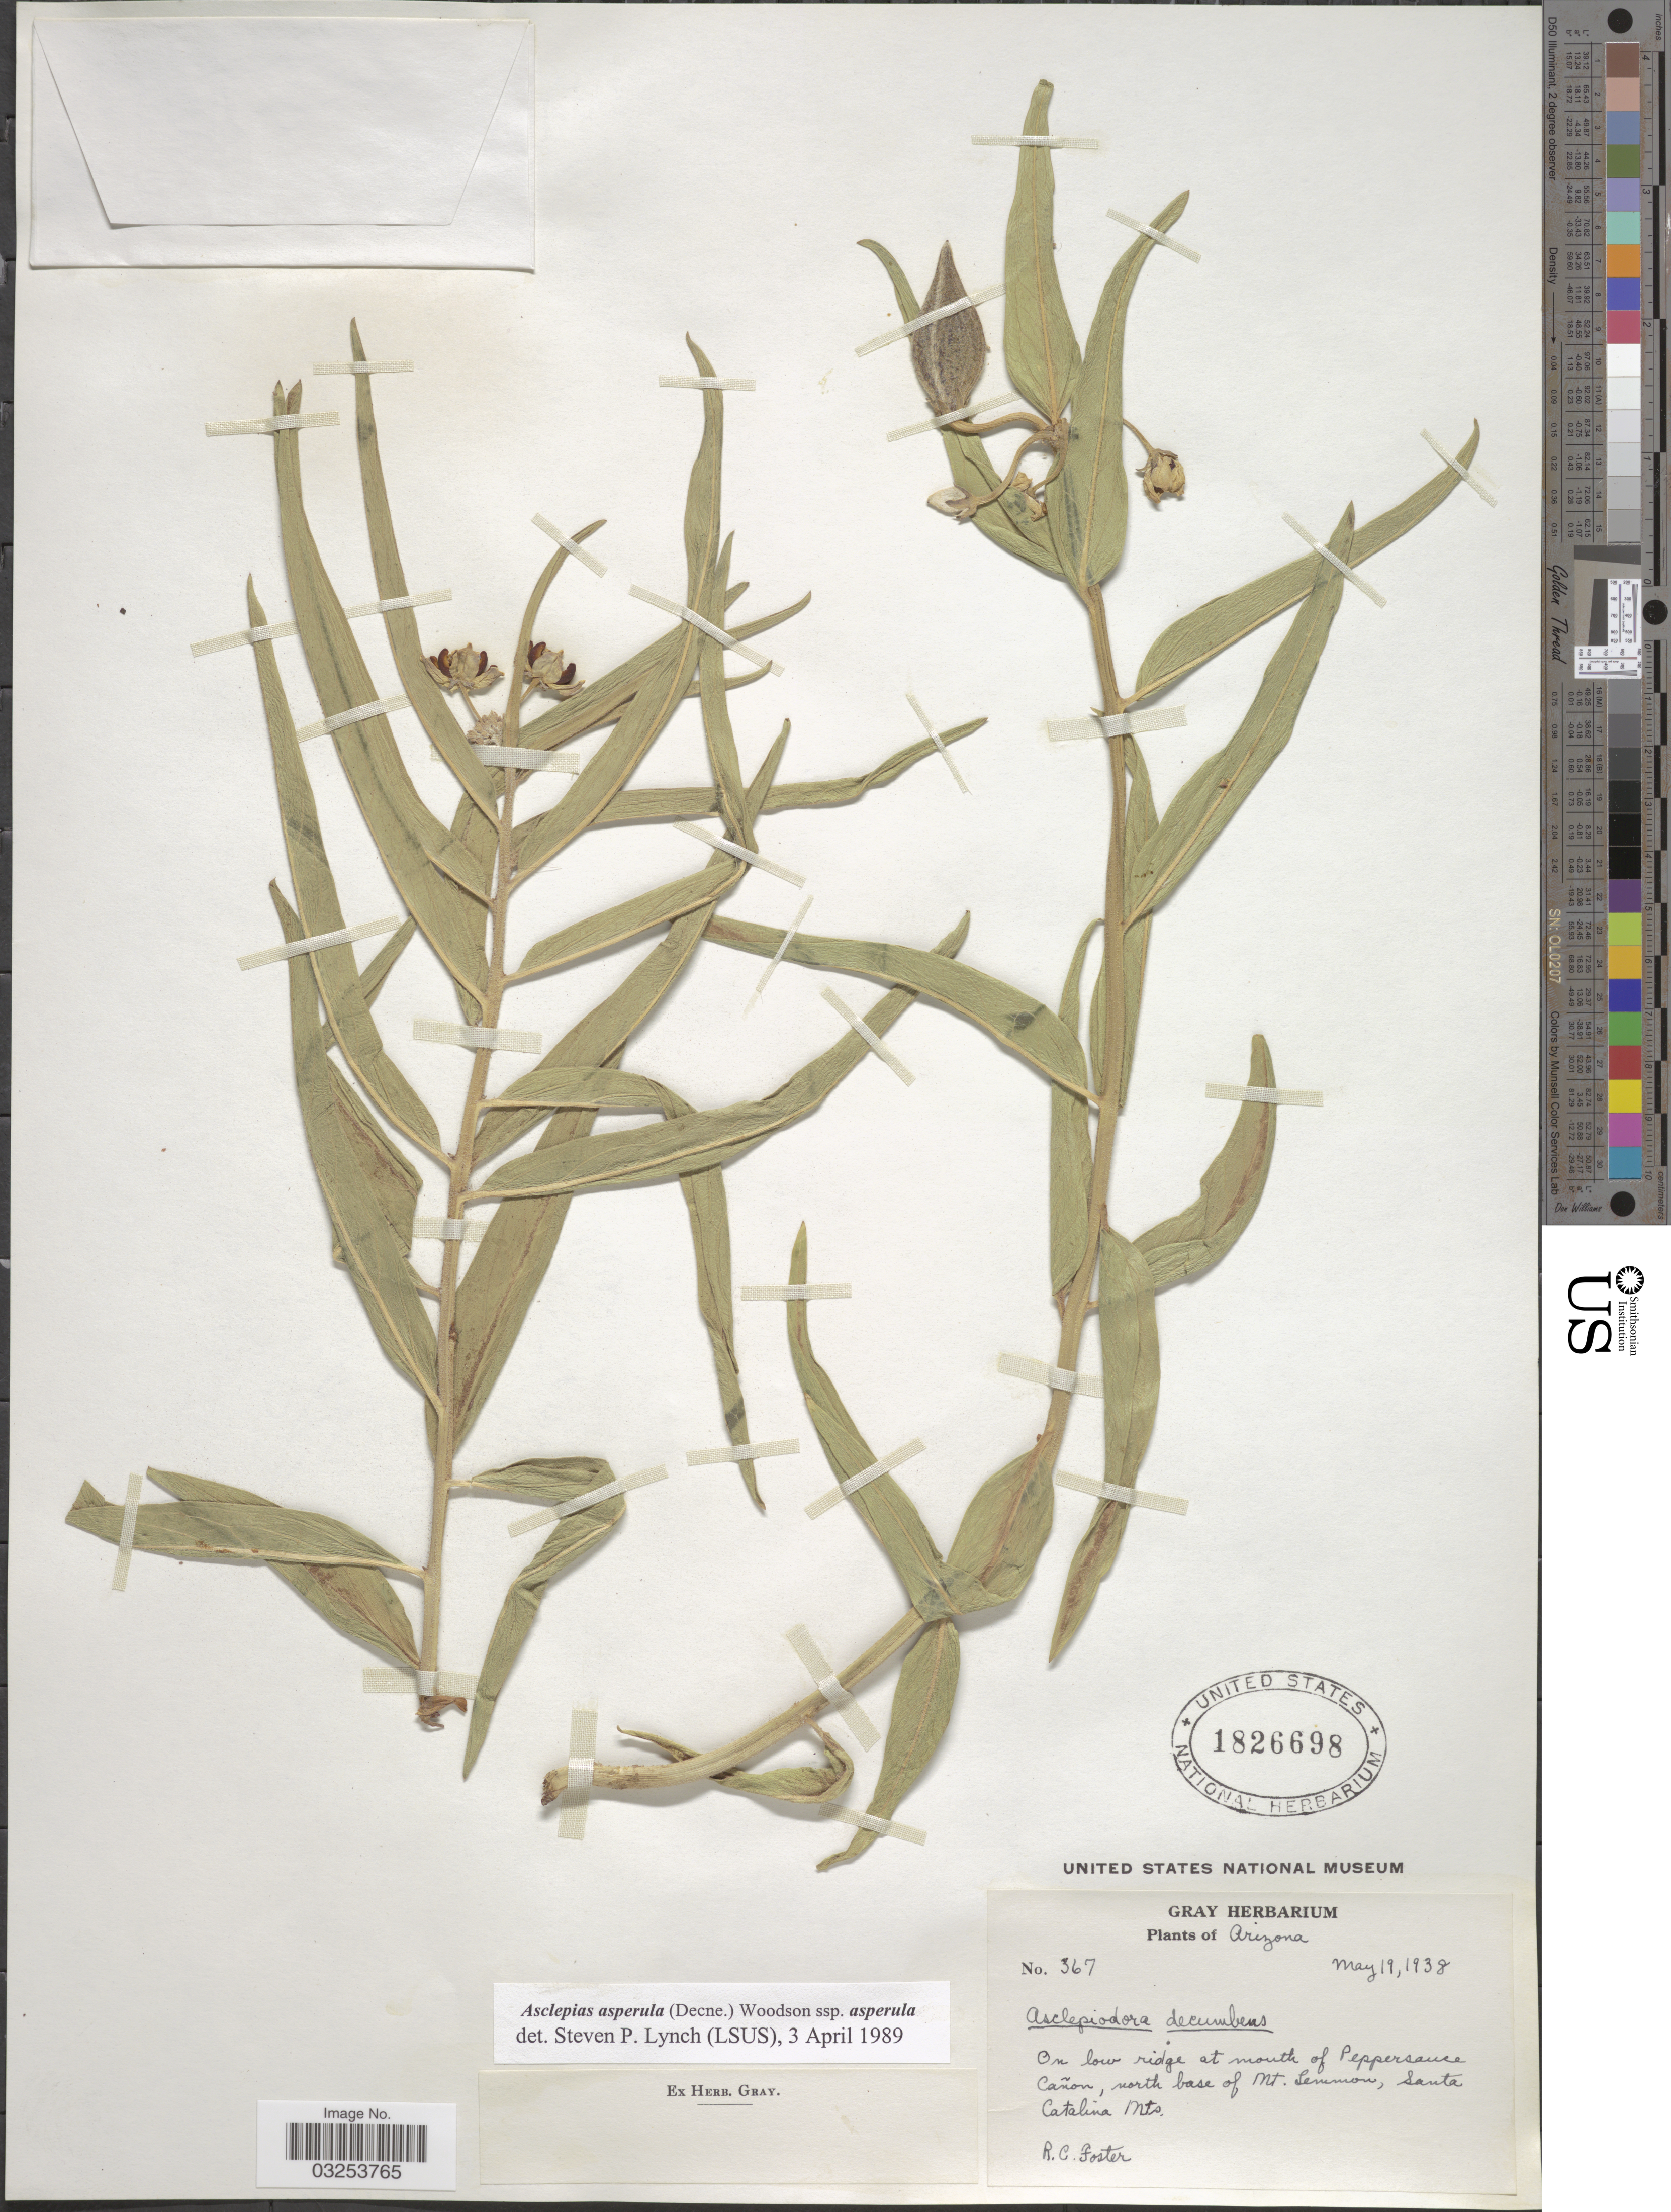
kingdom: Plantae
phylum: Tracheophyta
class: Magnoliopsida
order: Gentianales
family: Apocynaceae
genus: Asclepias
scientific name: Asclepias asperula subsp. asperula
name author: (Decne.) Woodson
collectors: R. C. Foster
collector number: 367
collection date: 1938-05-19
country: United States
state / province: Arizona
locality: At mouth of Peppersauce Cañon, north base of Mt. Lemmon, Santa Catalina Mts.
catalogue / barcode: US 1826698